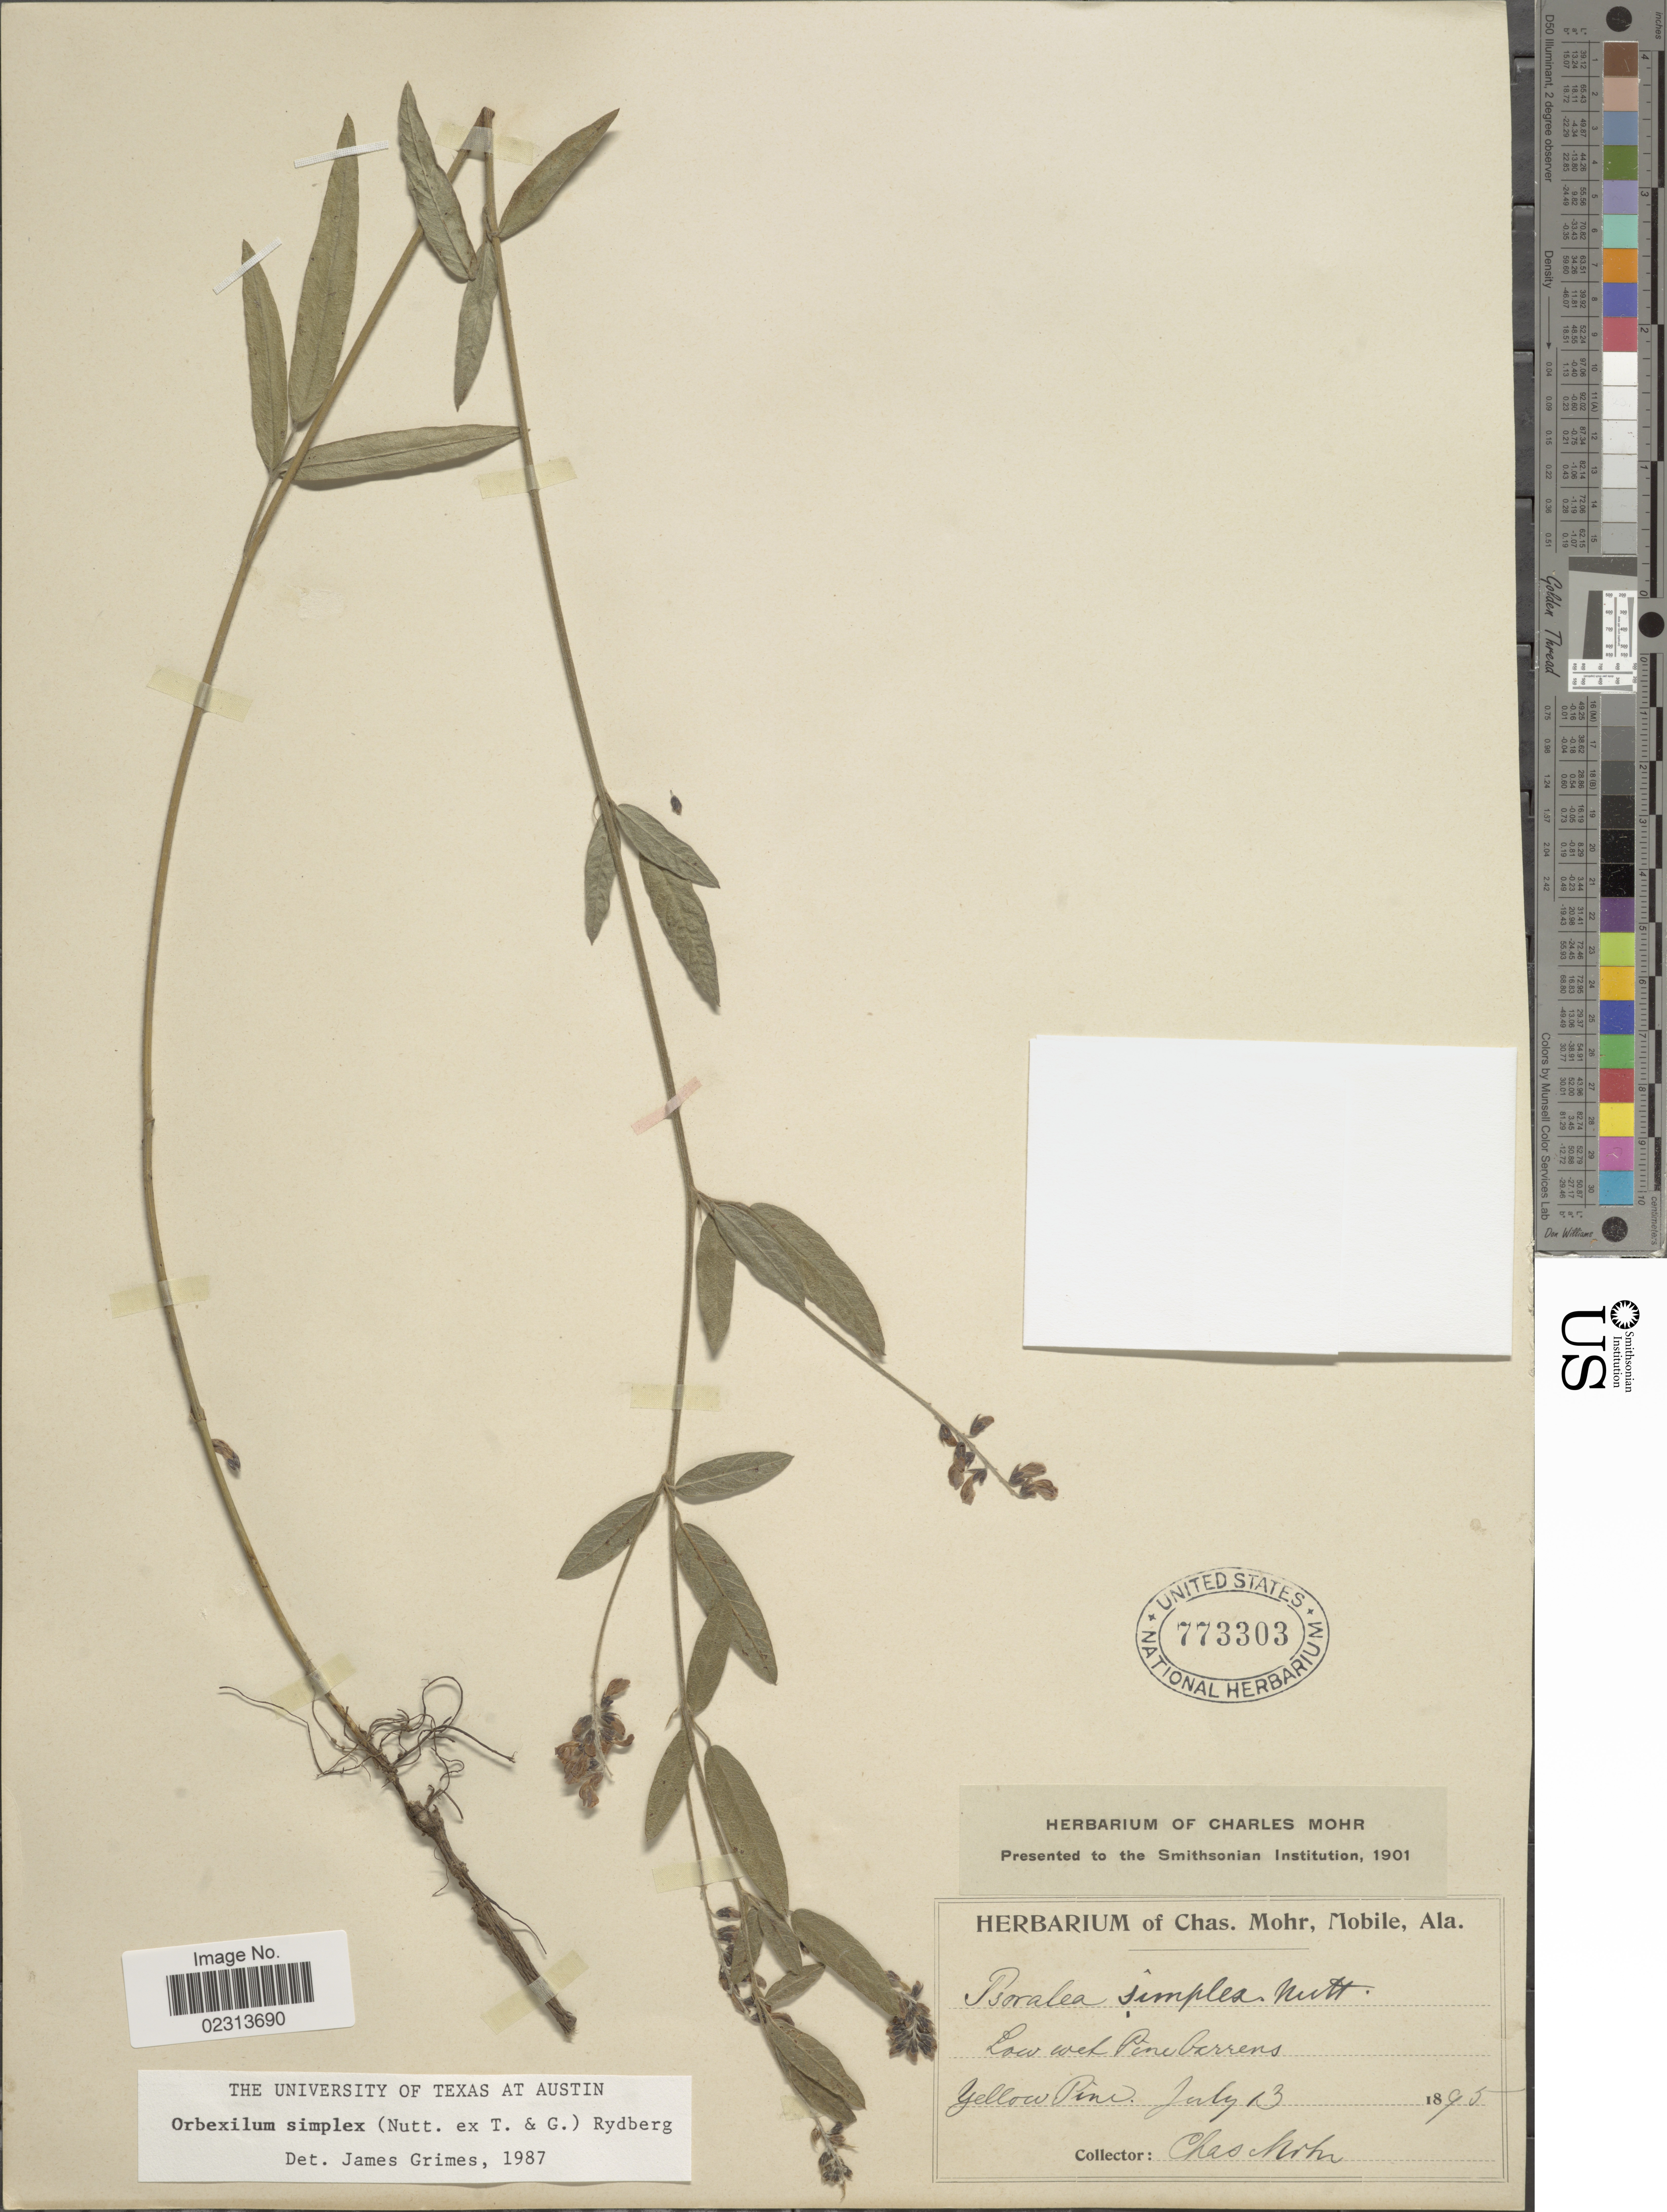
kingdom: Plantae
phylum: Tracheophyta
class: Magnoliopsida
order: Fabales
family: Fabaceae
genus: Orbexilum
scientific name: Orbexilum simplex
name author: (Nutt. ex Torr. & A. Gray) Rydb.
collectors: Mohr, C. T. (herbarium)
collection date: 1895-07-13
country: United States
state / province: Alabama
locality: Yellow Pine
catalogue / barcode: US 773303